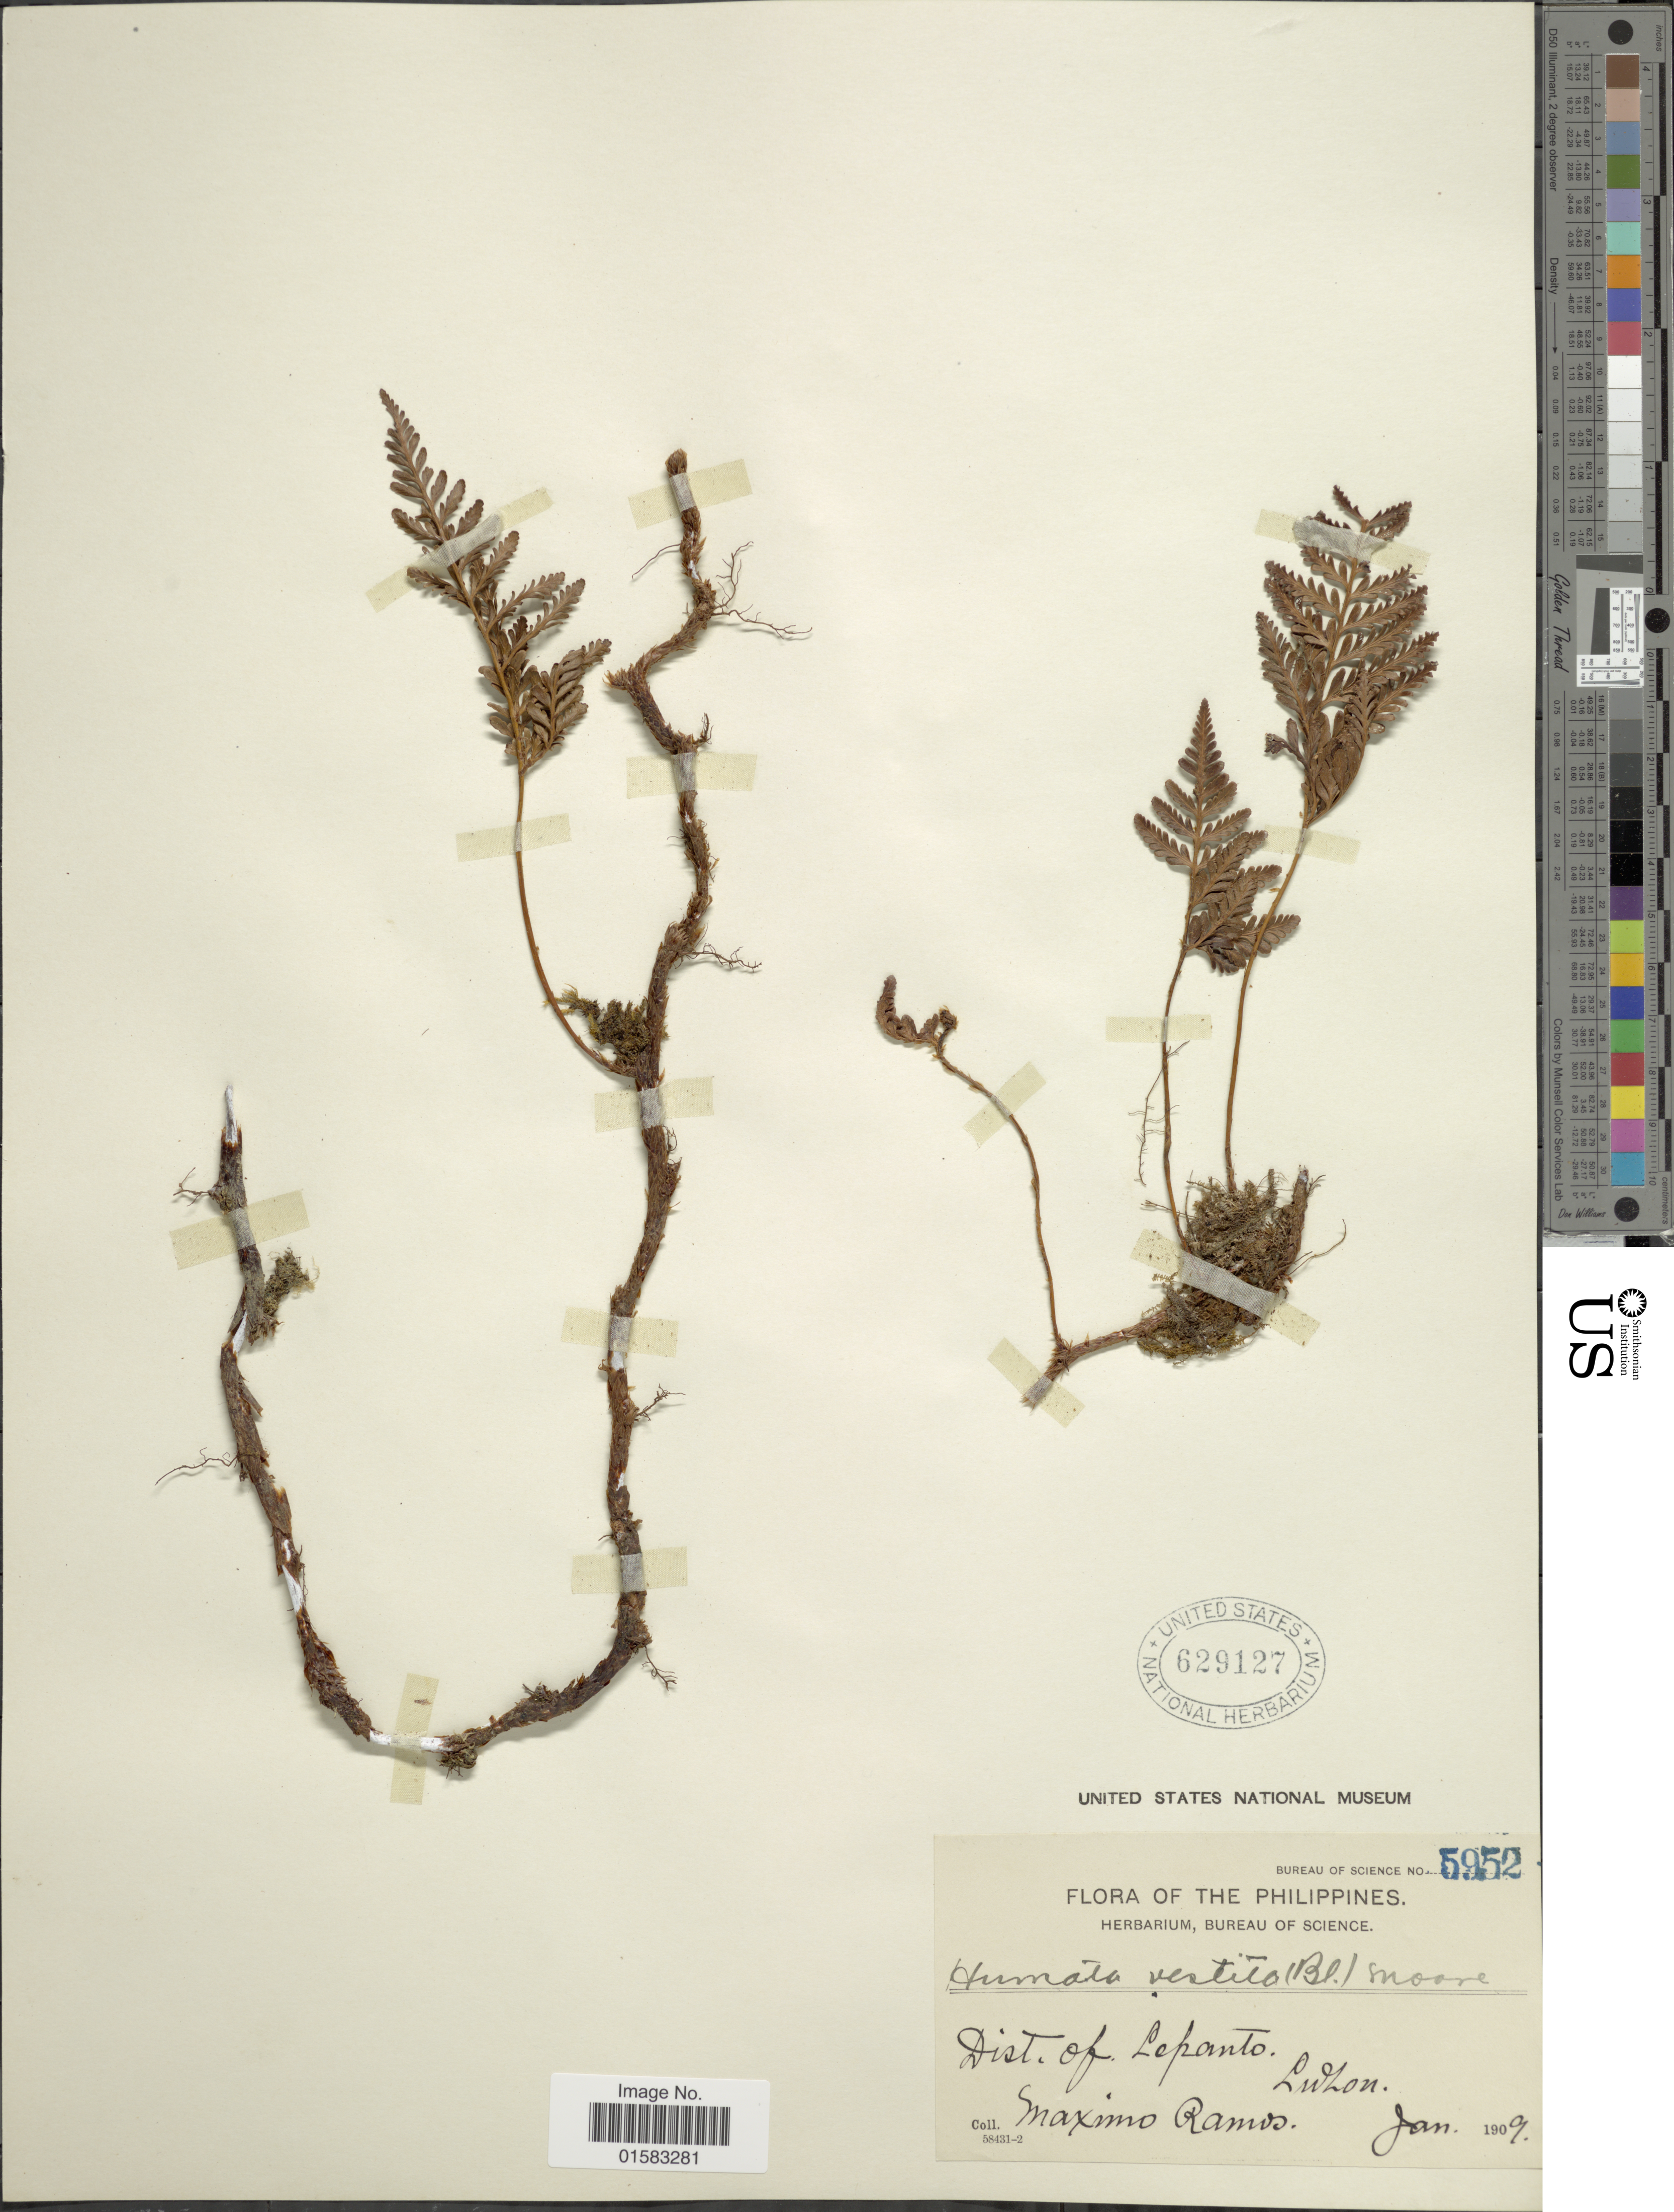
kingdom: Plantae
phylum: Tracheophyta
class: Polypodiopsida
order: Polypodiales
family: Davalliaceae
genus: Davallia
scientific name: Davallia repens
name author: (L. f.) Kuhn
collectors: M. Ramos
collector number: Bureau of Science 5952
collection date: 1907-01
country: Philippines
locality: Dist. of.Lepanto, Luzon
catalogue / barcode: US 629127